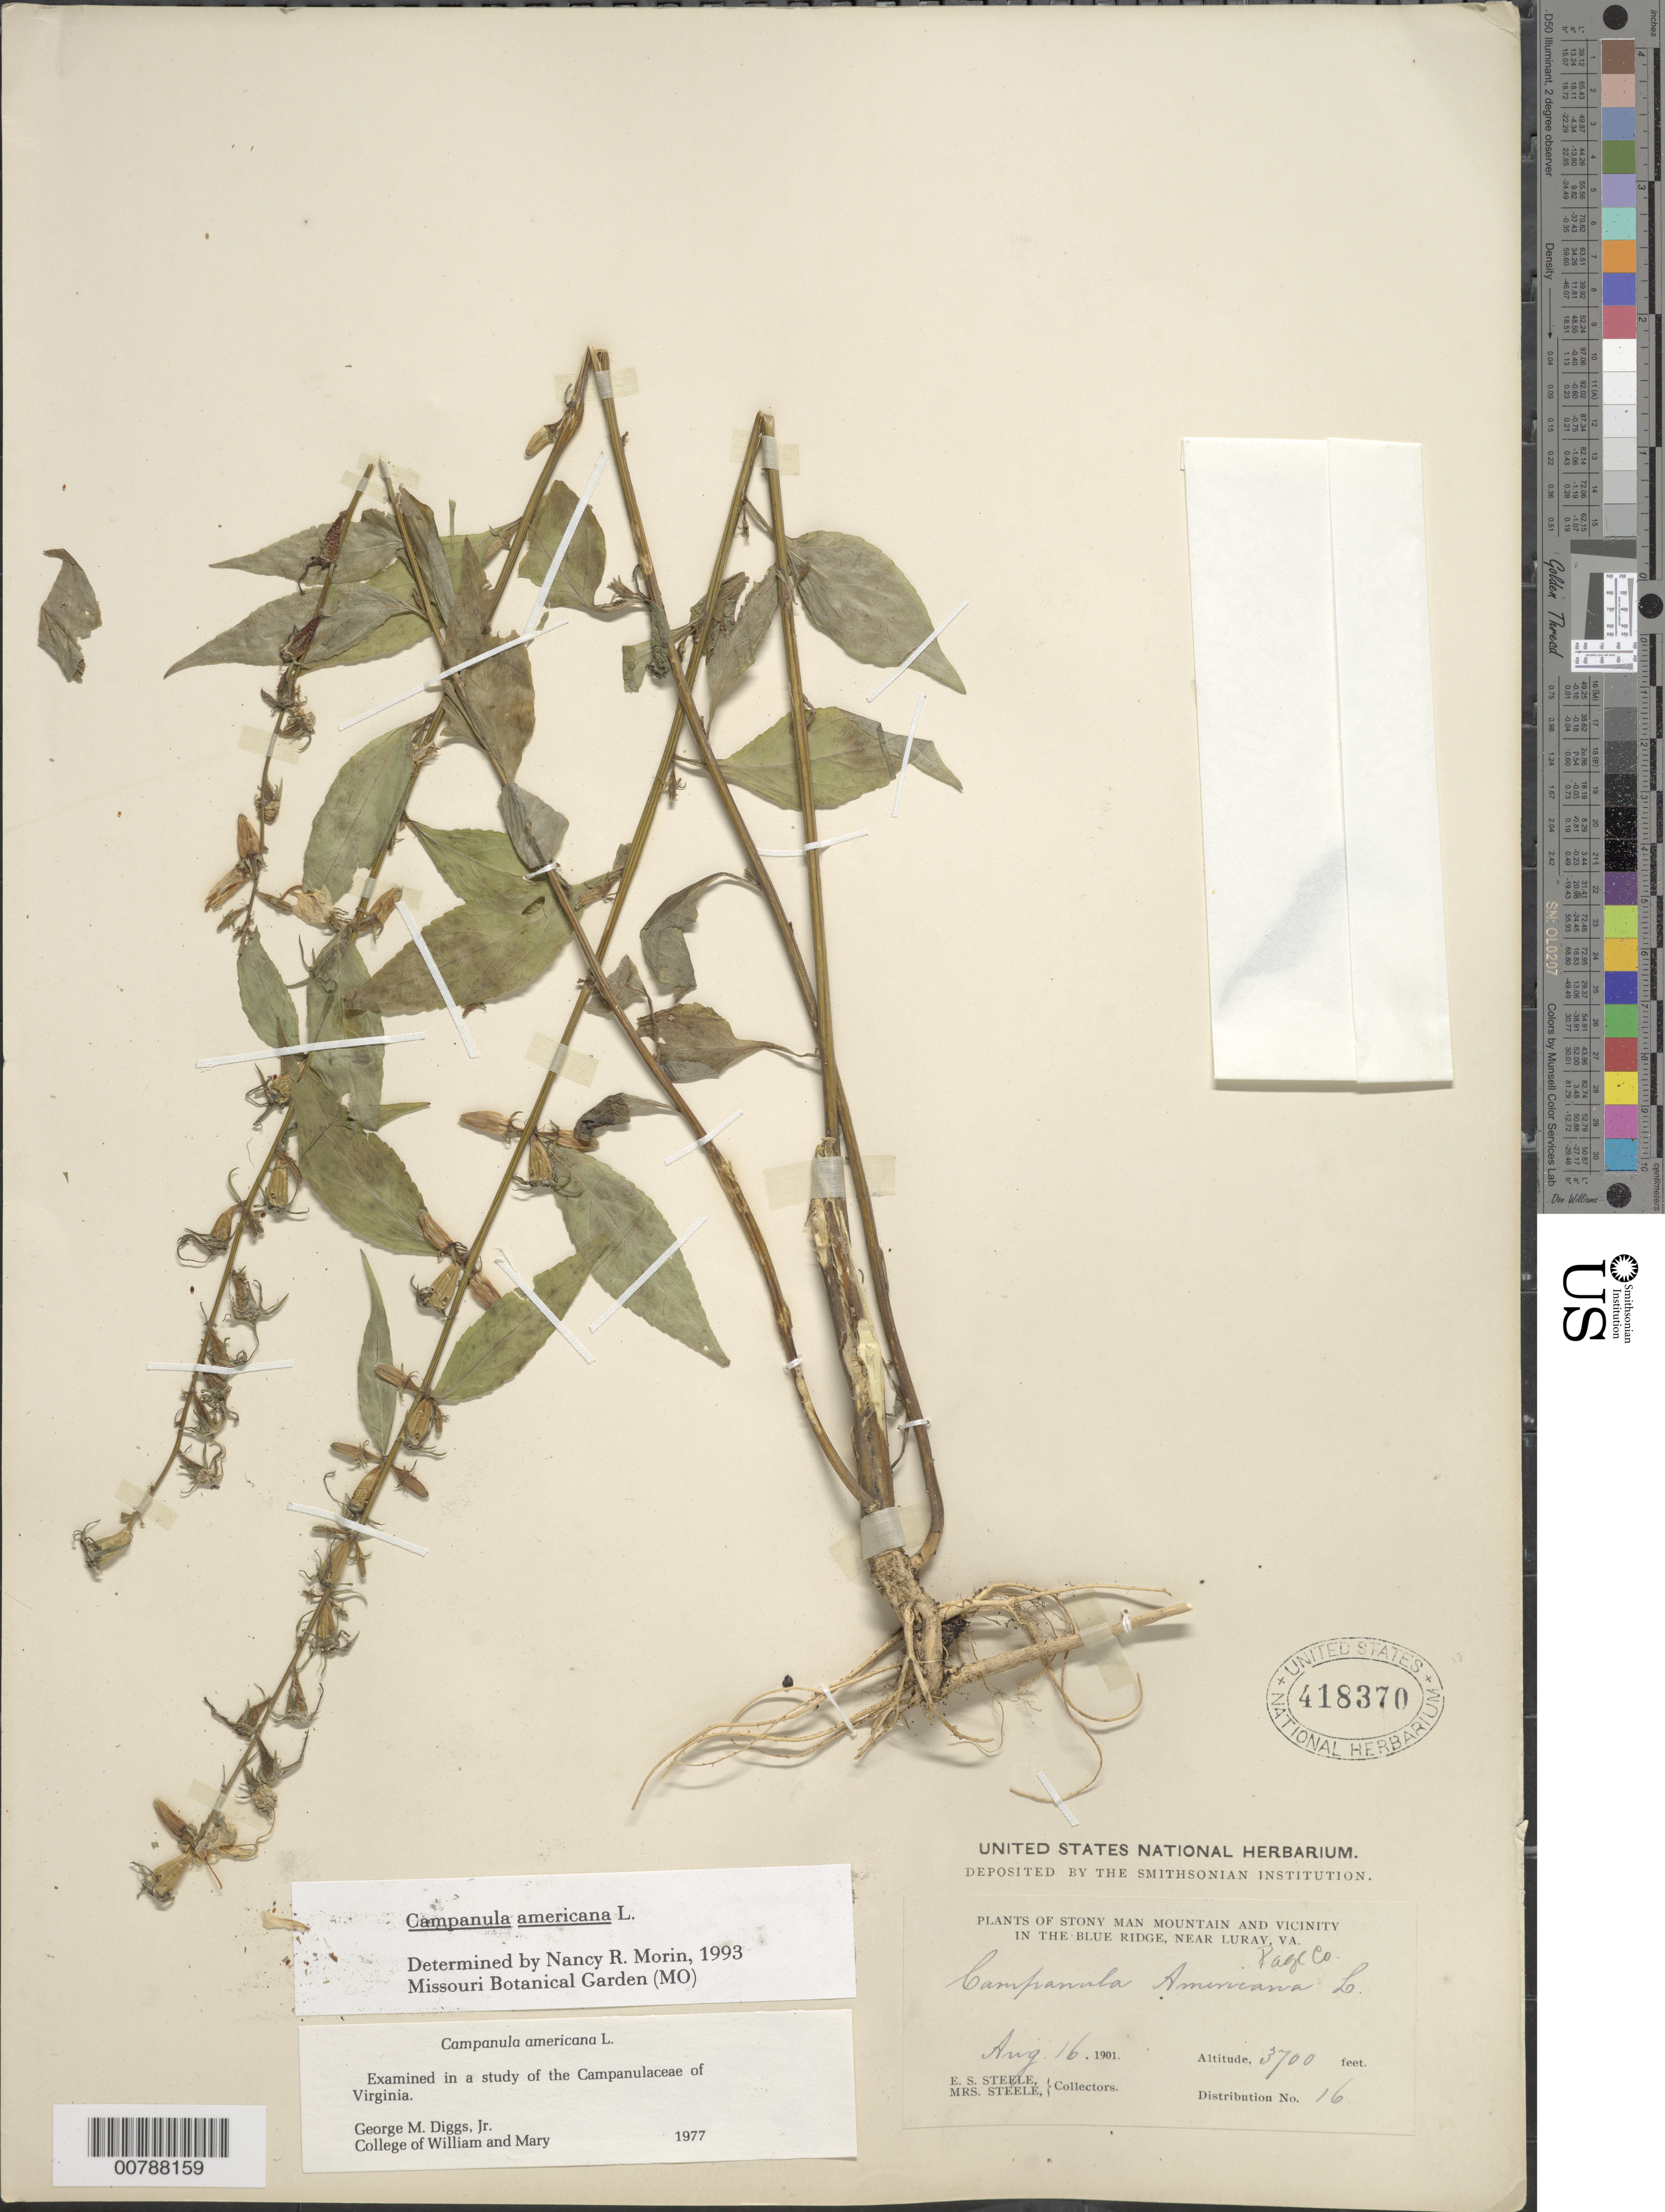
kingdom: Plantae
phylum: Tracheophyta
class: Magnoliopsida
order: Asterales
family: Campanulaceae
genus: Campanula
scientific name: Campanula americana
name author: L.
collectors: E. Steele & Mrs. E. S. Steele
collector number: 16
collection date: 1901-08-16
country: United States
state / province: Virginia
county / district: Page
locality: Luray, Stony Man Mountain and vicinity in the Blue Ridge.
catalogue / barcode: US 418370